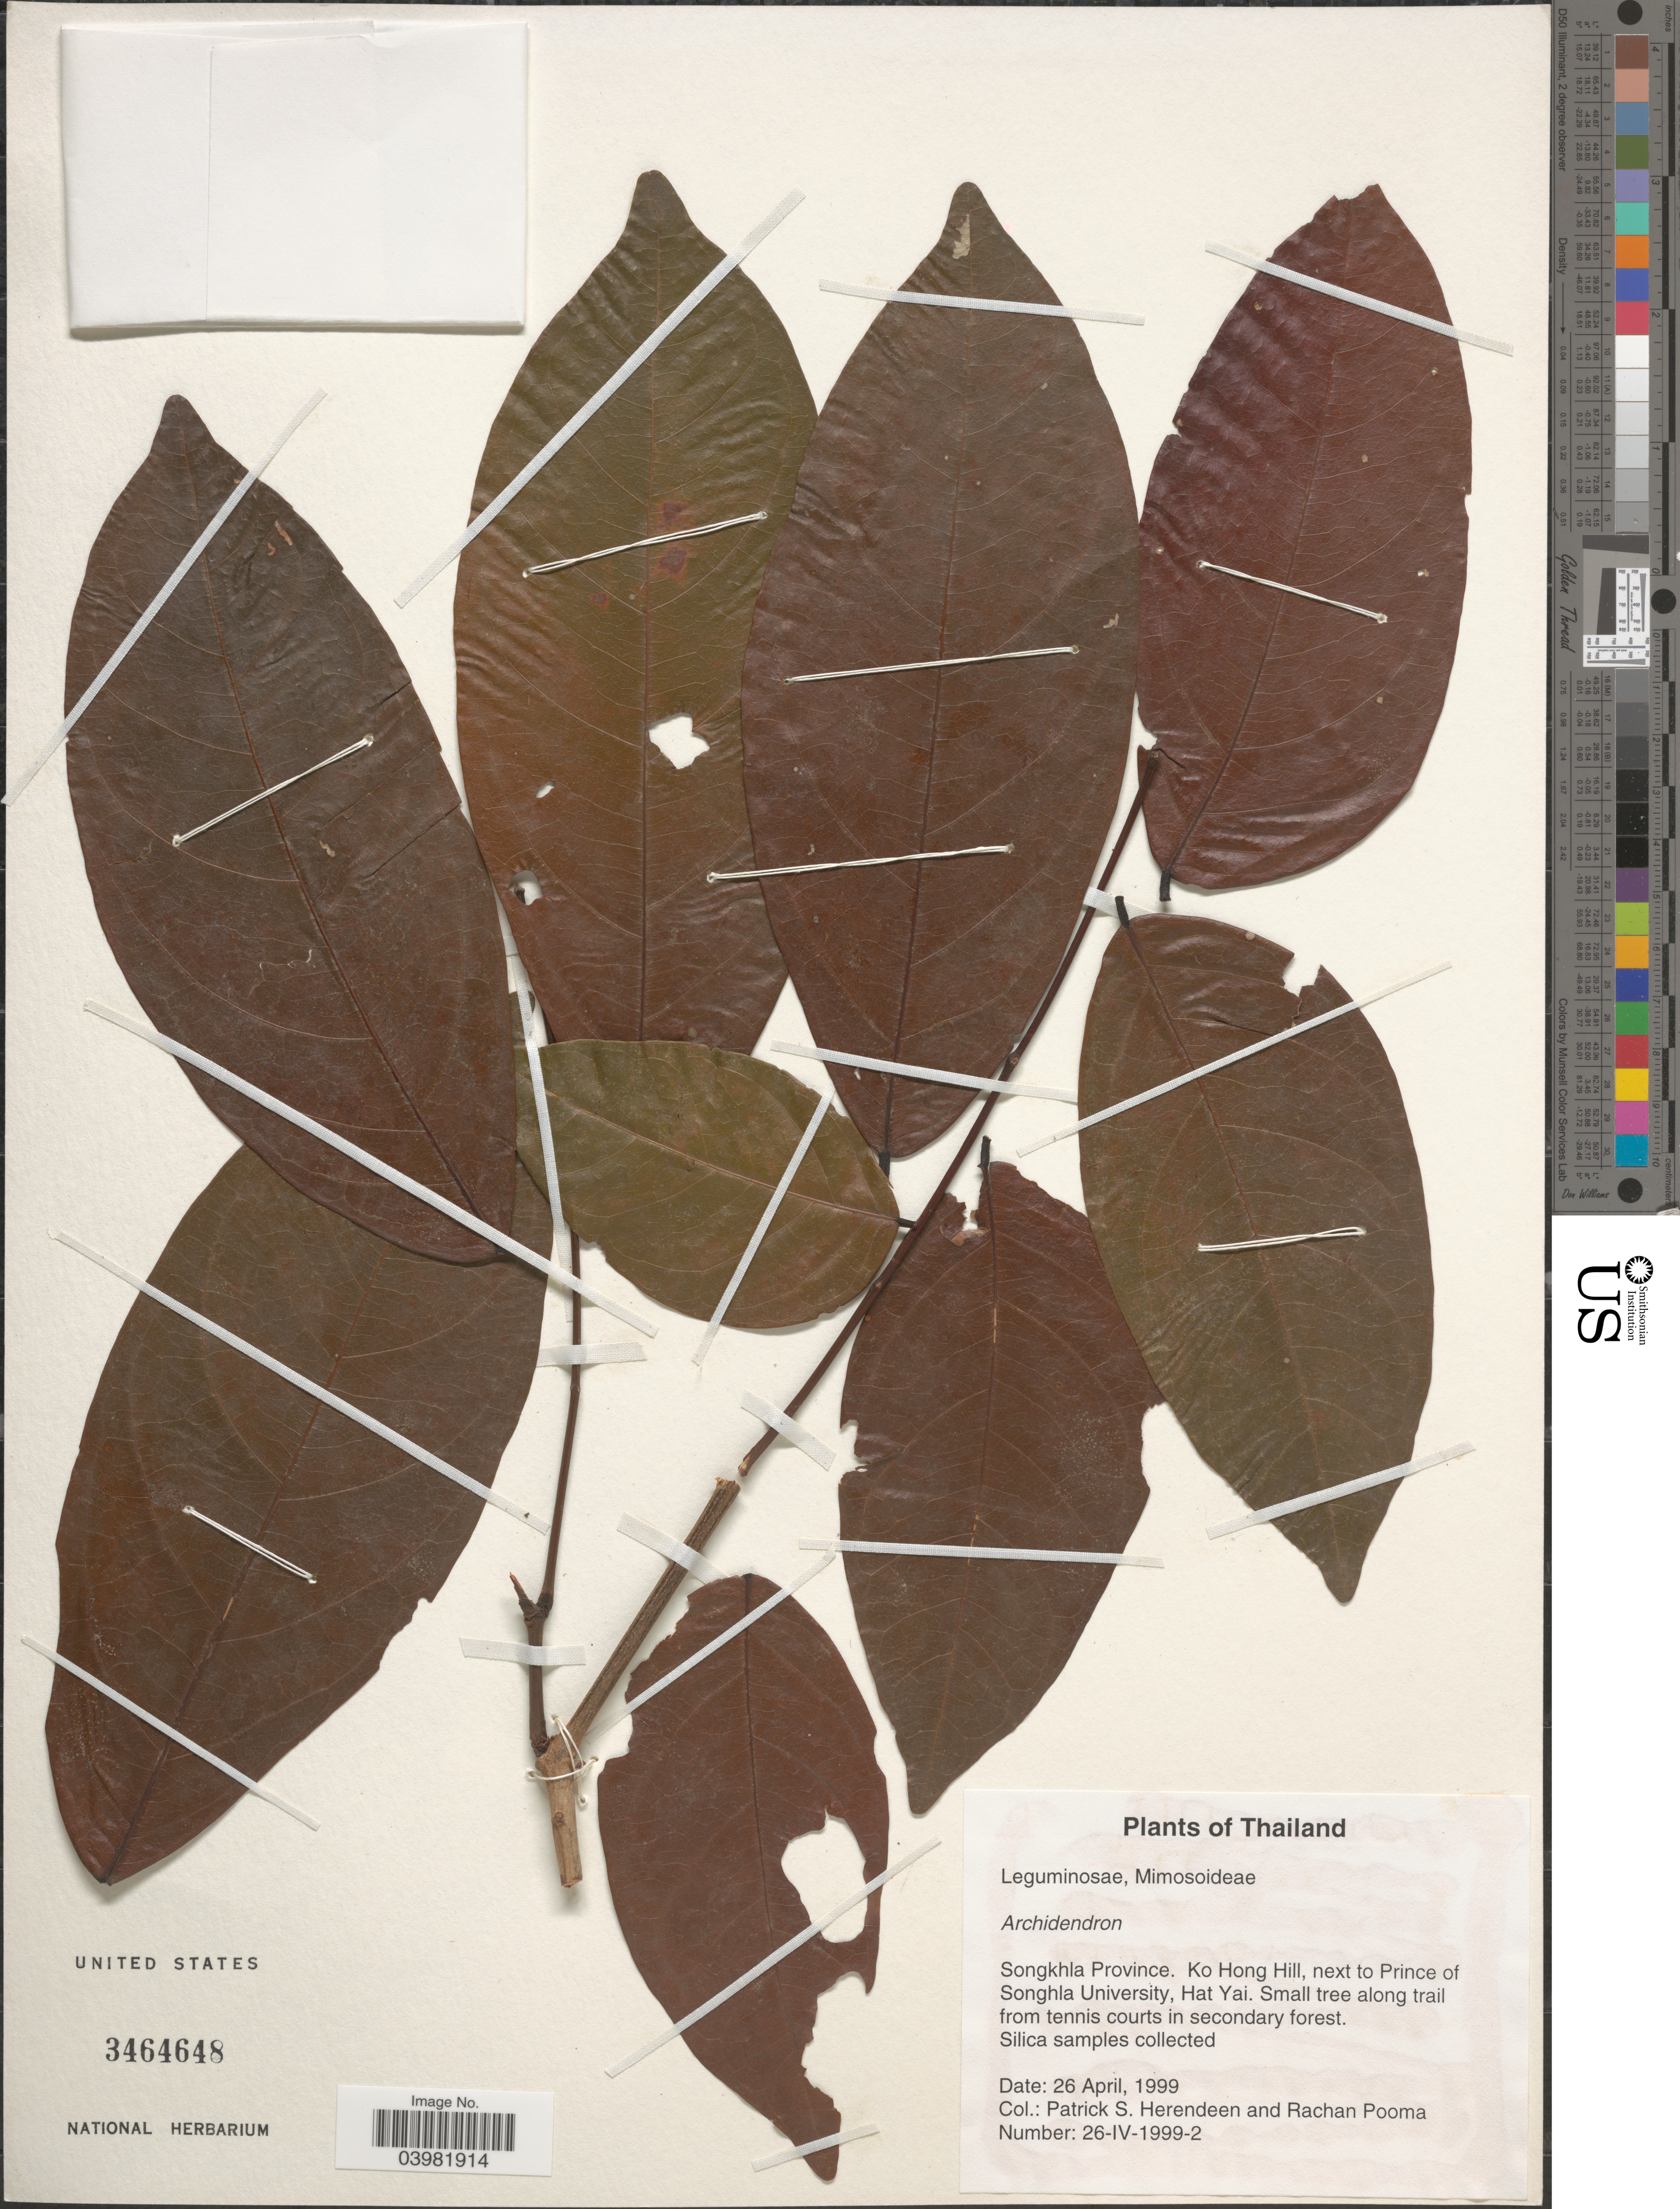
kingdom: Plantae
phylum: Tracheophyta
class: Magnoliopsida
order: Fabales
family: Fabaceae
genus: Archidendron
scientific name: Archidendron sp.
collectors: P. S. Herendeen & R. Pooma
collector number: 26-IV-1999-2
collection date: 1999-04-26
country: Thailand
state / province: Songkhla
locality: Ko Hong Hill, next to Prince of Songhla University, Hat Yai. Along trail from tennis courts in secondary forest.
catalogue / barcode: US 3464648